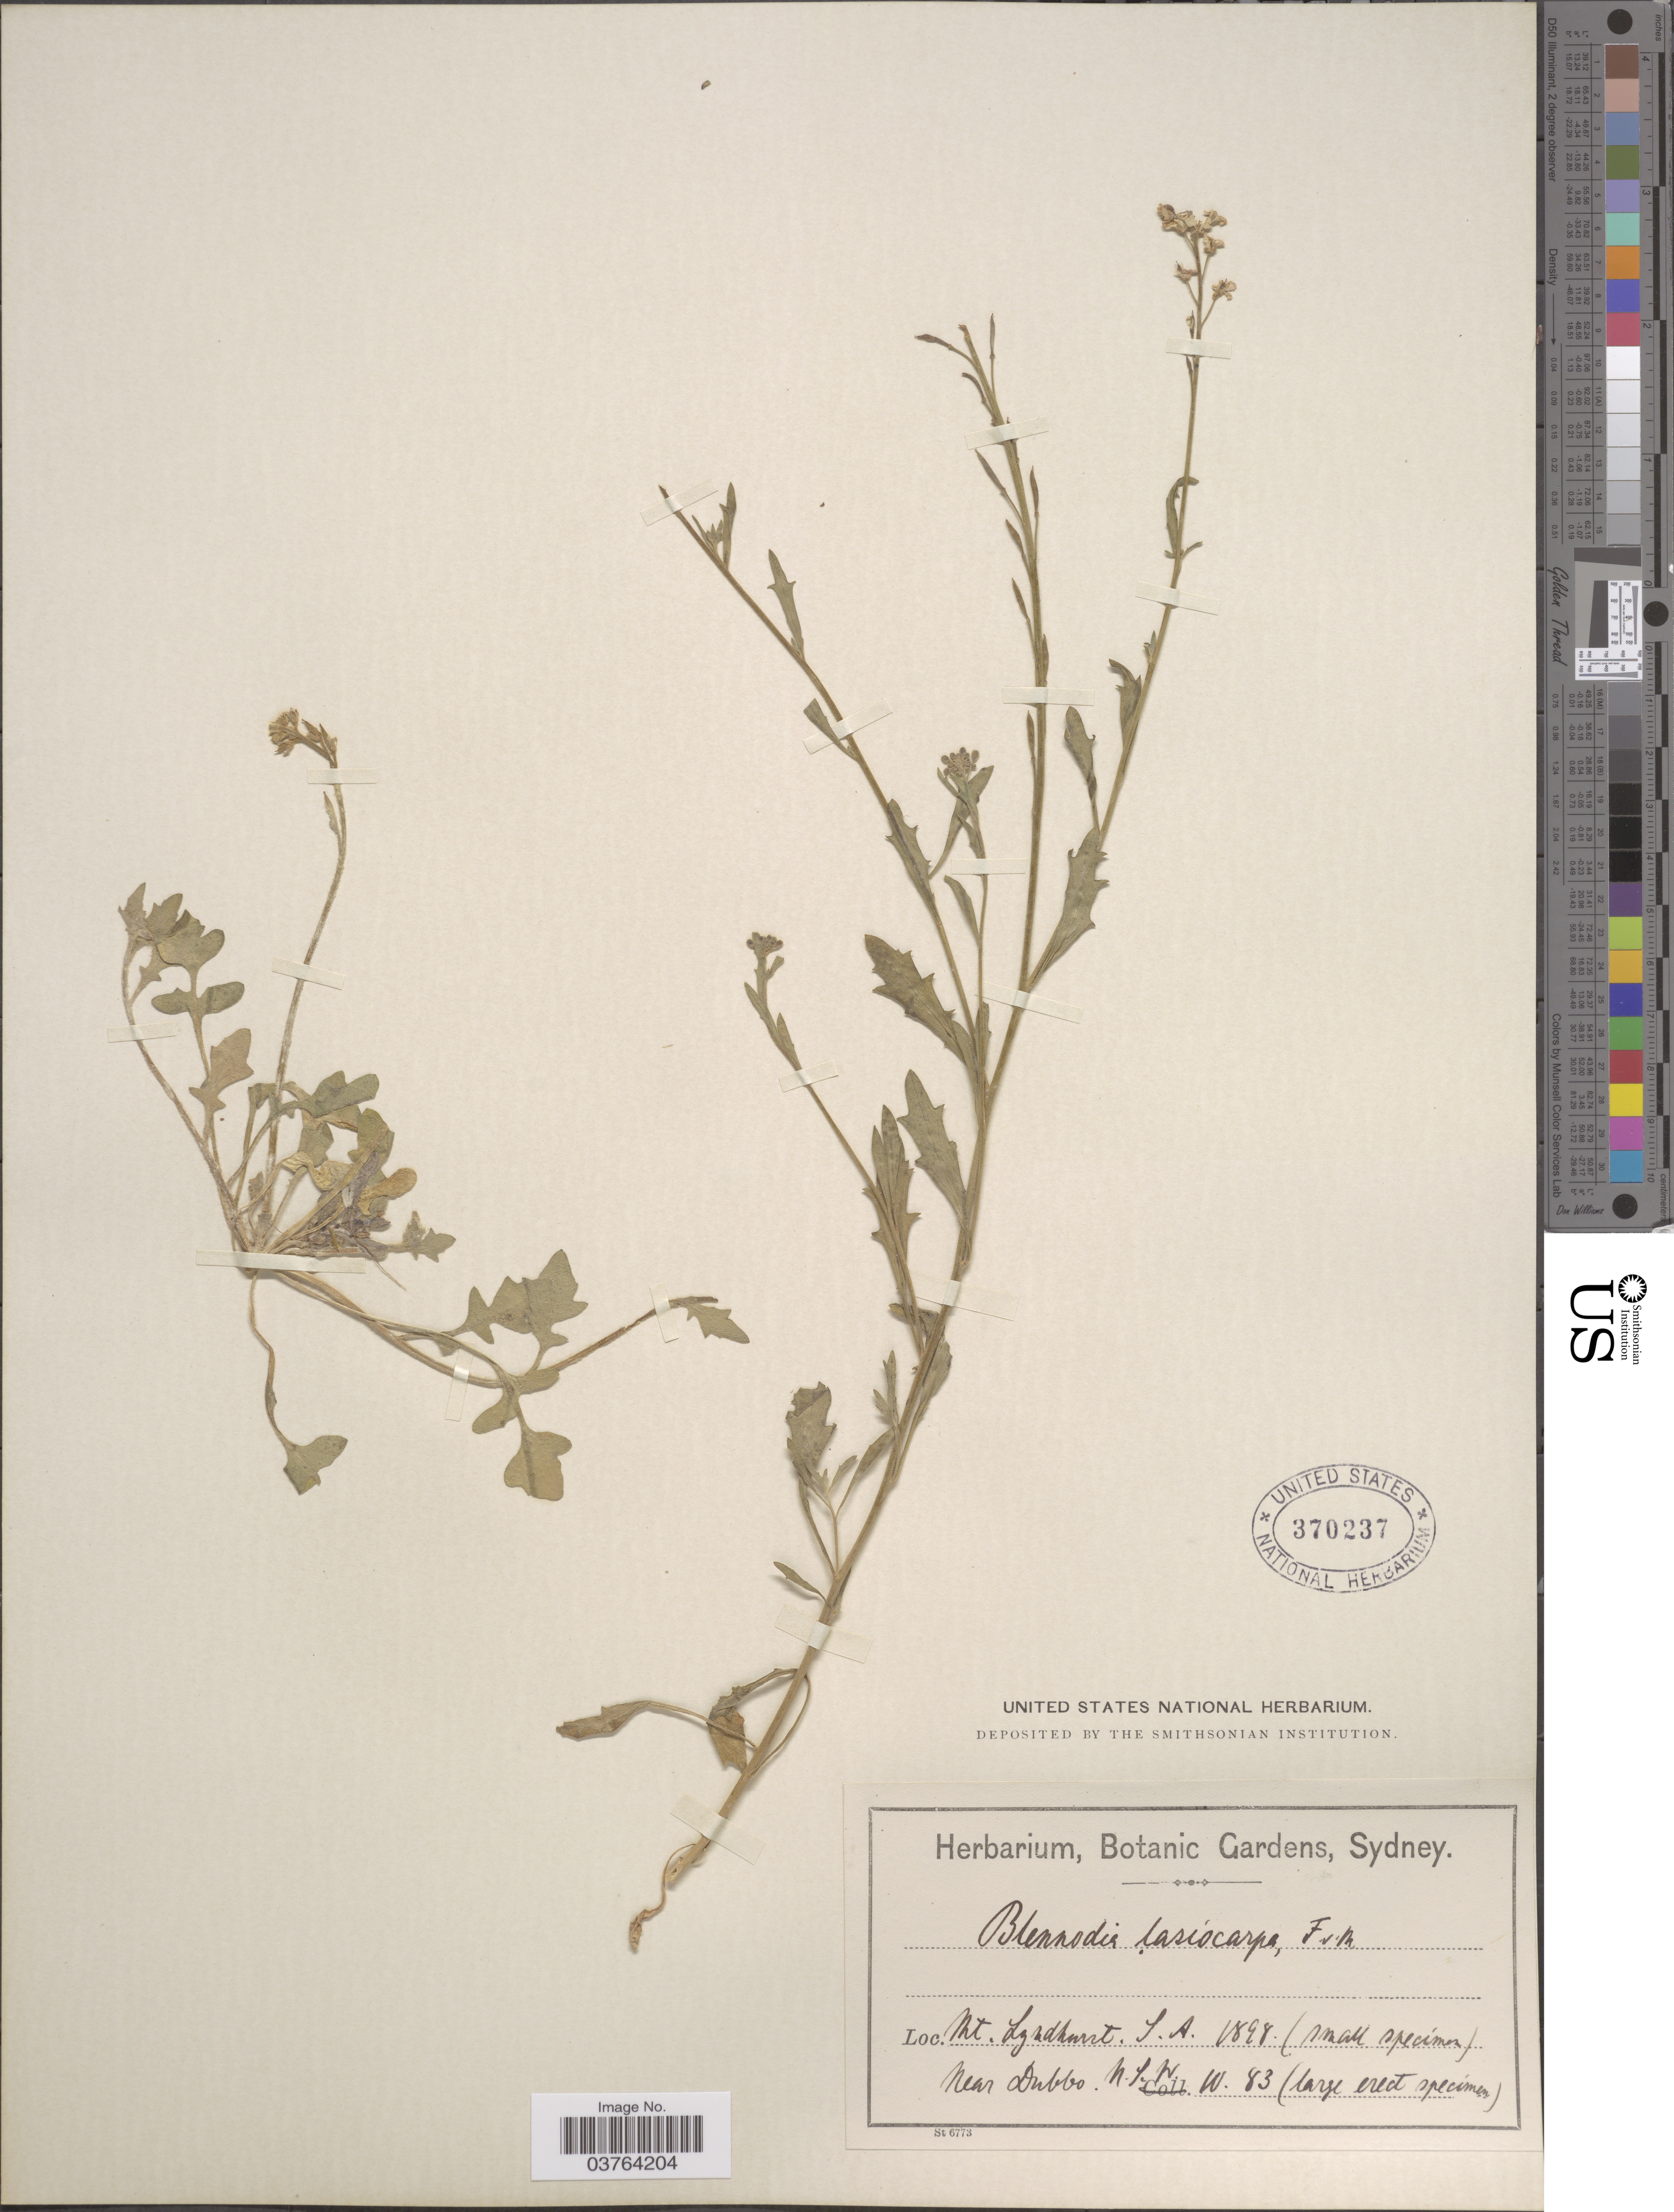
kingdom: Plantae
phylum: Tracheophyta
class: Magnoliopsida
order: Brassicales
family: Brassicaceae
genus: Blennodia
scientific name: Blennodia lasiocarpa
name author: F. Muell.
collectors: Herbarium, Botanic Gardens, Sydney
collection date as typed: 1898/10.83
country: Australia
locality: Mt. Lyndhurst, S.A. Near Dubbo, N.S.W.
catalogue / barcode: US 370237